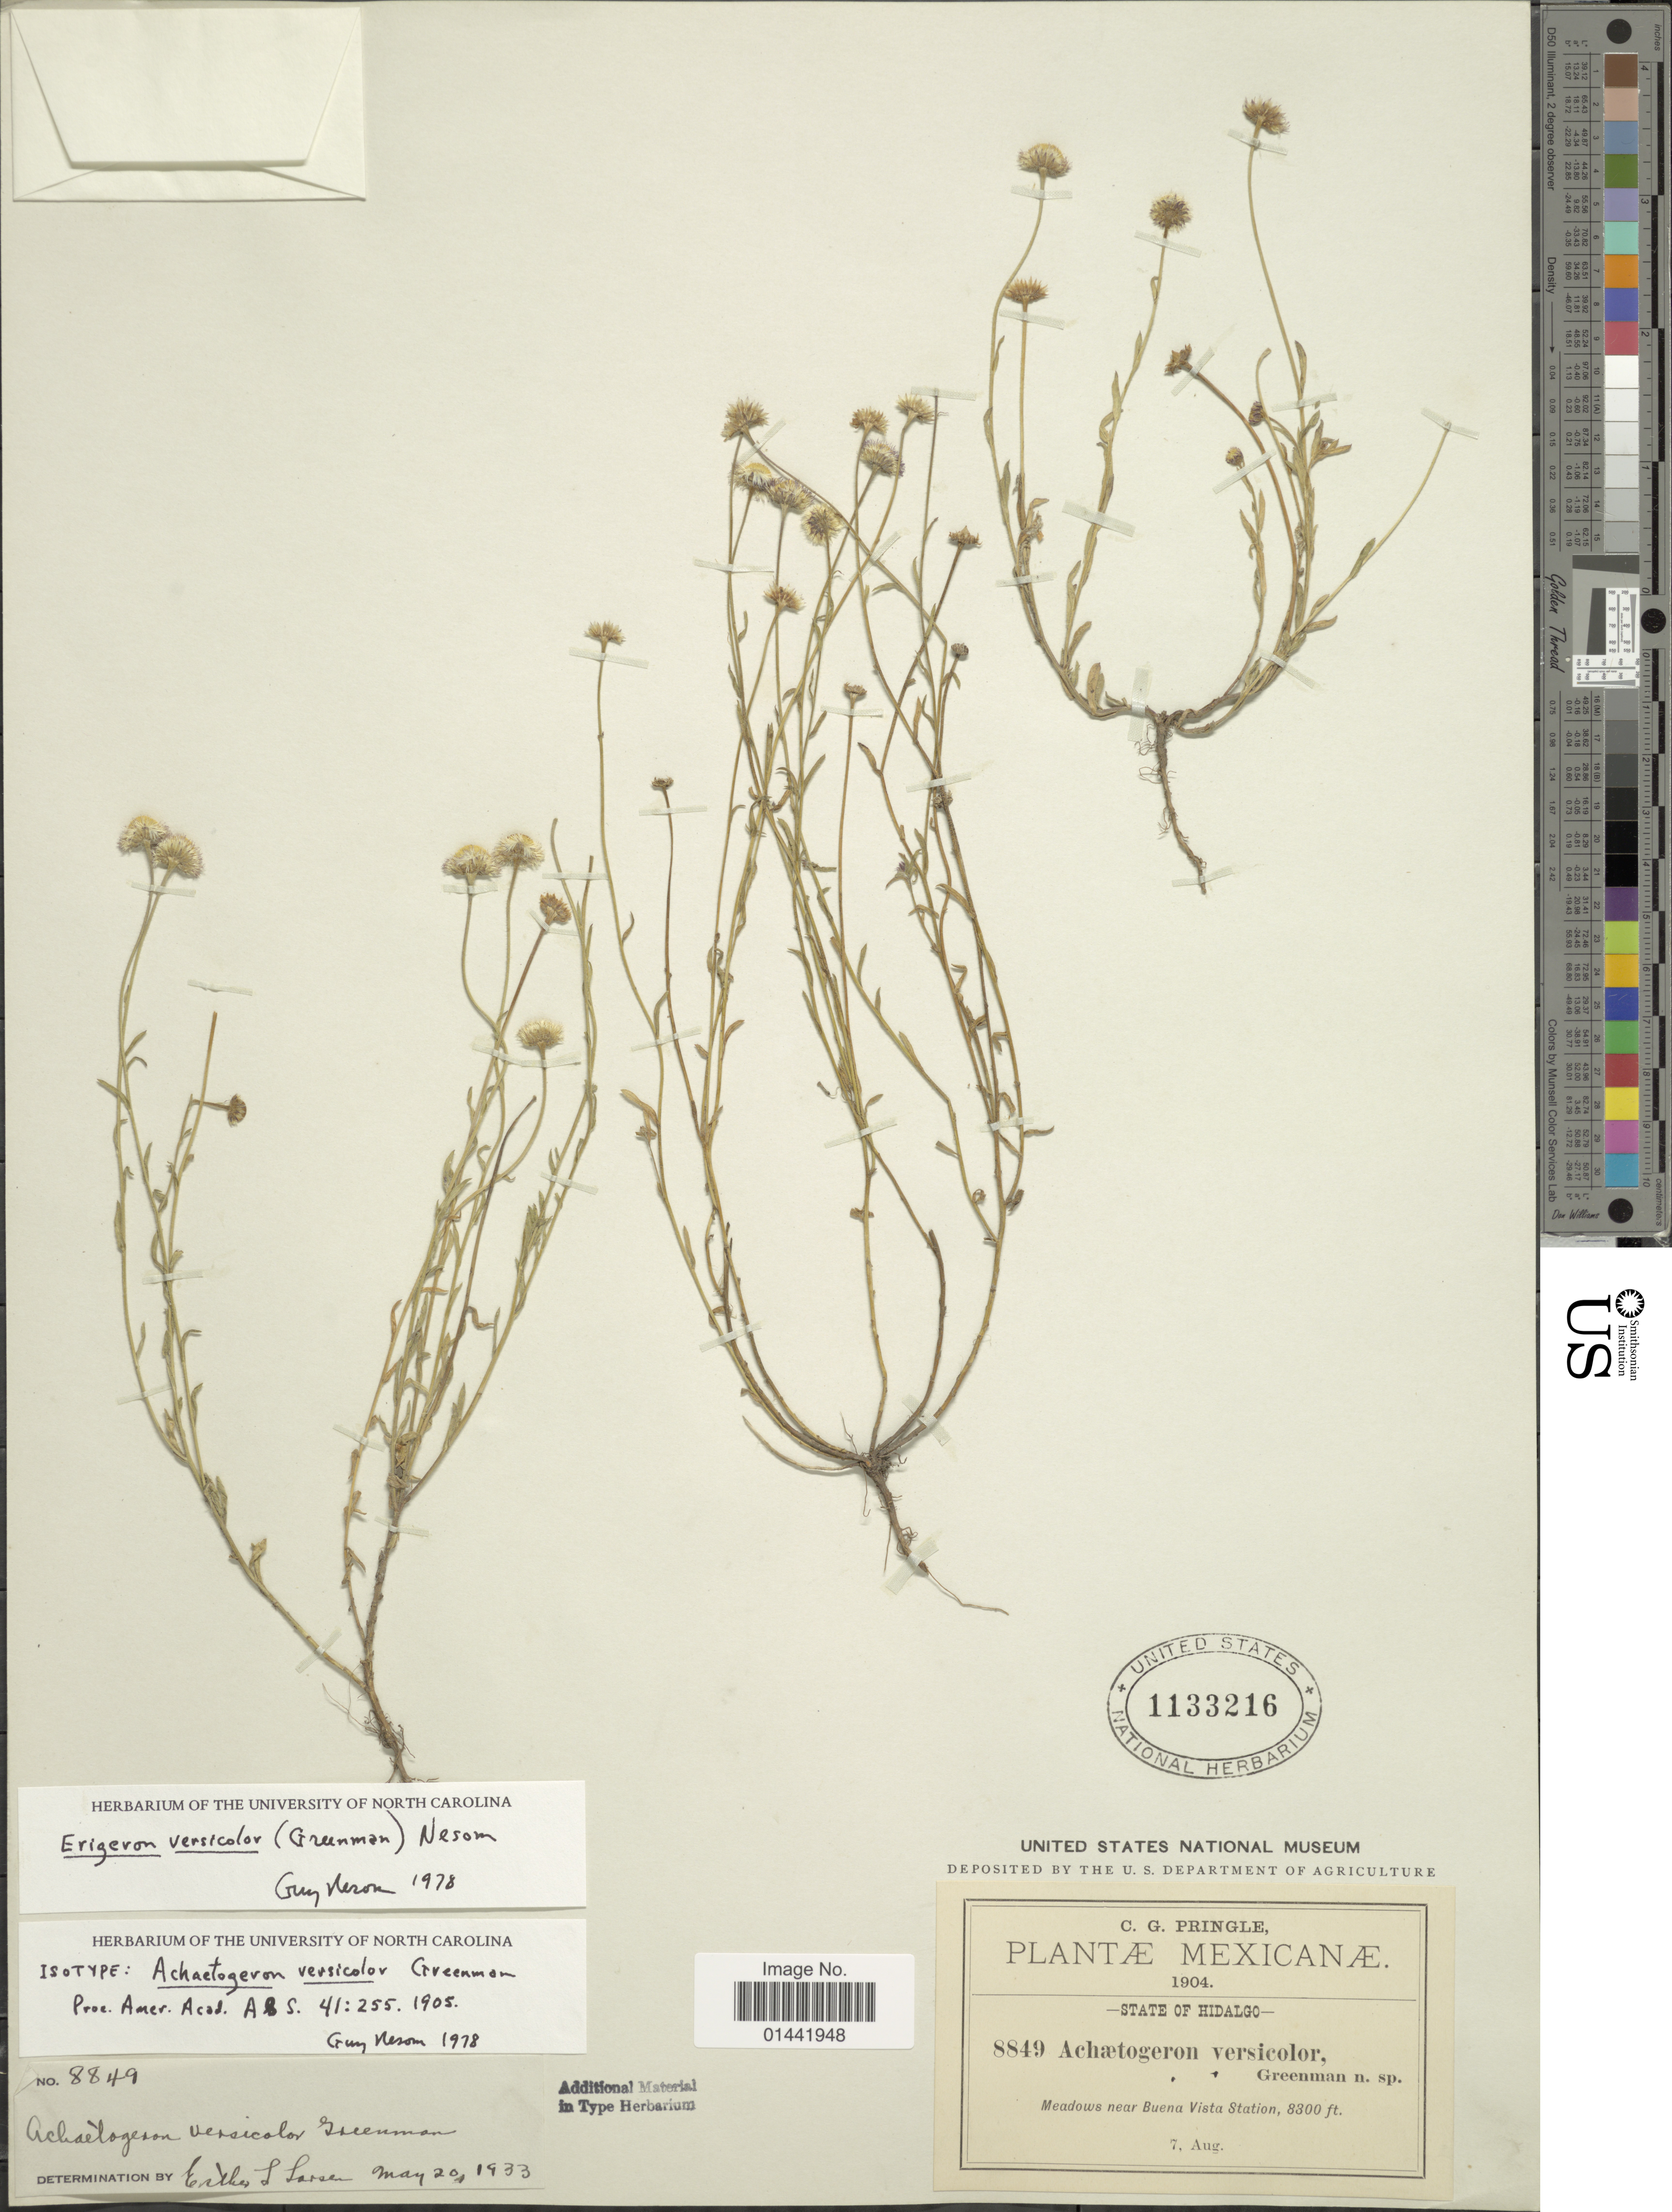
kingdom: Plantae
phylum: Tracheophyta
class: Magnoliopsida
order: Asterales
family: Asteraceae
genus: Erigeron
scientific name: Erigeron versicolor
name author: (Greenm.) G.L. Nesom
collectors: C. G. Pringle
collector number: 8849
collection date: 1904-08-07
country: Mexico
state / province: Hidalgo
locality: Meadows near Buena vista Station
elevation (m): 2530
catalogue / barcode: US 1133216